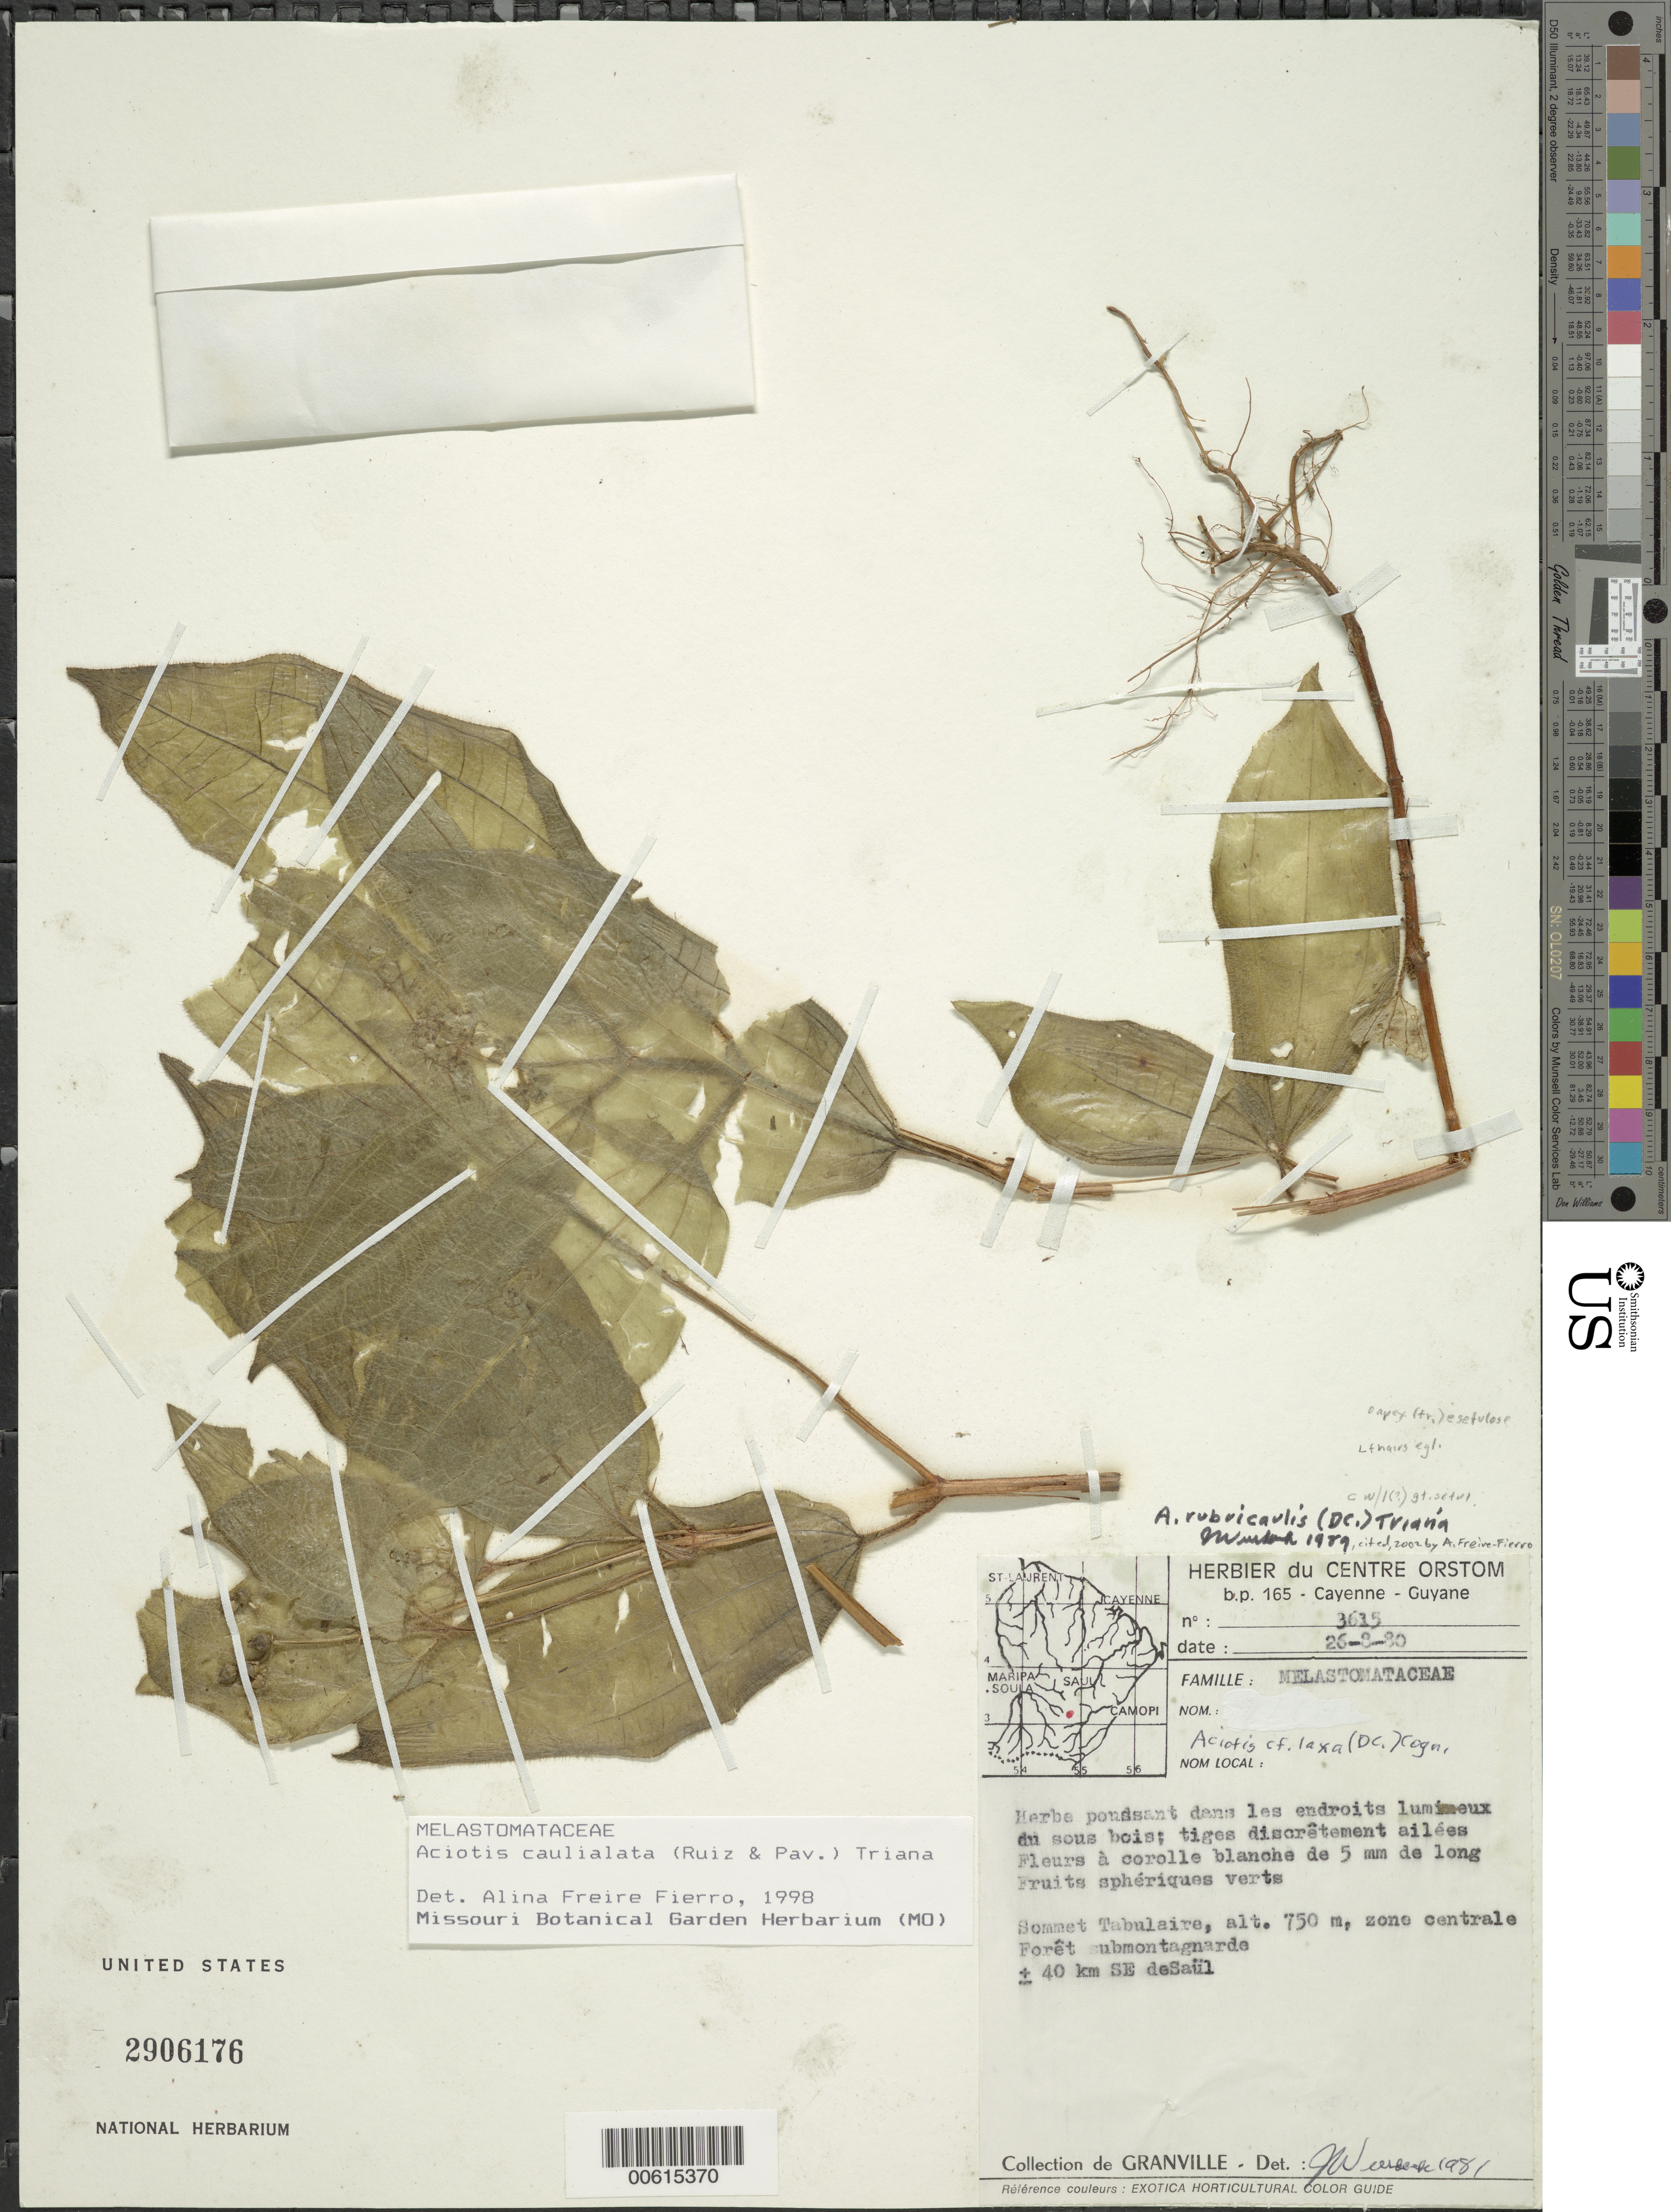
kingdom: Plantae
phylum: Tracheophyta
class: Magnoliopsida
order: Myrtales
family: Melastomataceae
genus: Aciotis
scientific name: Aciotis rubricaulis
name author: (Mart. ex DC.) Triana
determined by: Nunes da Silva, Diego, (RB), Jardim Botanico do Rio de Janeiro - Herbario (BRAZIL)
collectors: J.-J. de Granville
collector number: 3615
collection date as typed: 26-Aug-80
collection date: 1980-08-26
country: French Guiana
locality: Sommet Tabulaire, ±40 km SE de Saül, zone centrale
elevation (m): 750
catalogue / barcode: US 2906176